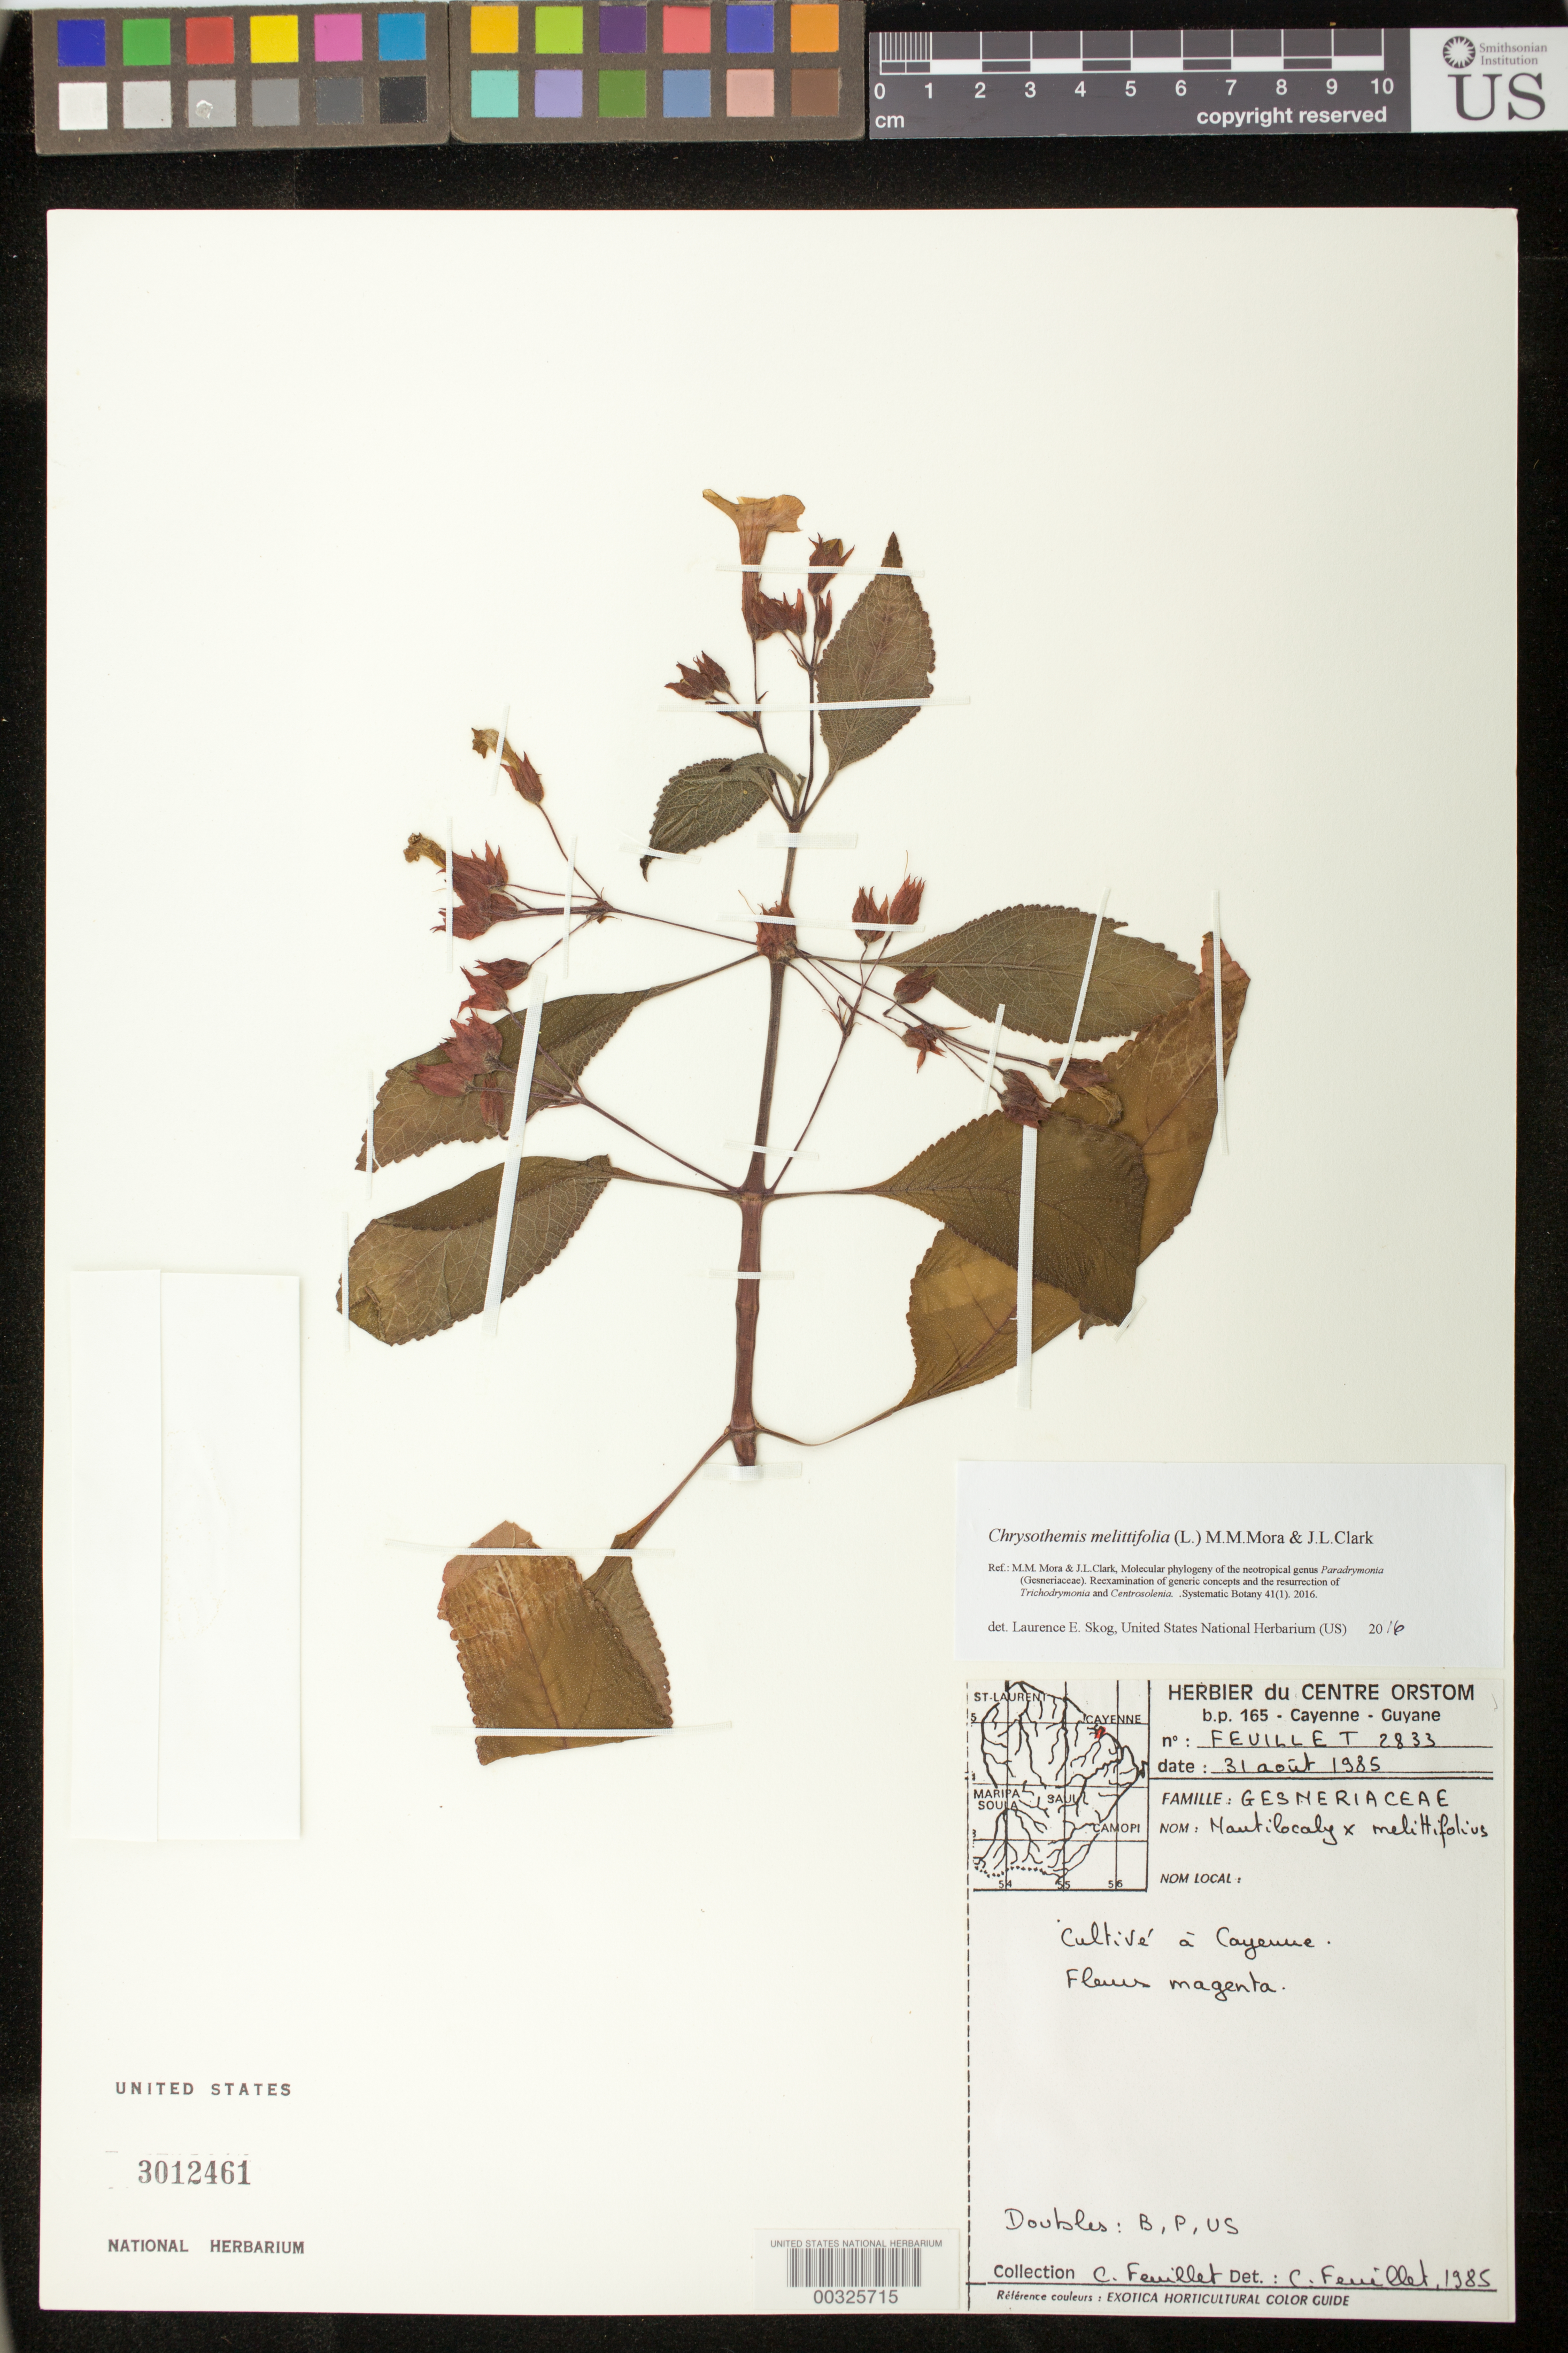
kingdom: Plantae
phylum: Tracheophyta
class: Magnoliopsida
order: Lamiales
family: Gesneriaceae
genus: Chrysothemis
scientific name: Chrysothemis melittifolia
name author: (L.) M.M. Mora & J.L. Clark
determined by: Skog, Laurence E.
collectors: C. Feuillet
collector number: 2833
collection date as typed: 31 Aug 1985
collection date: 1985-08-31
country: French Guiana (?)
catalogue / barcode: US 3012461